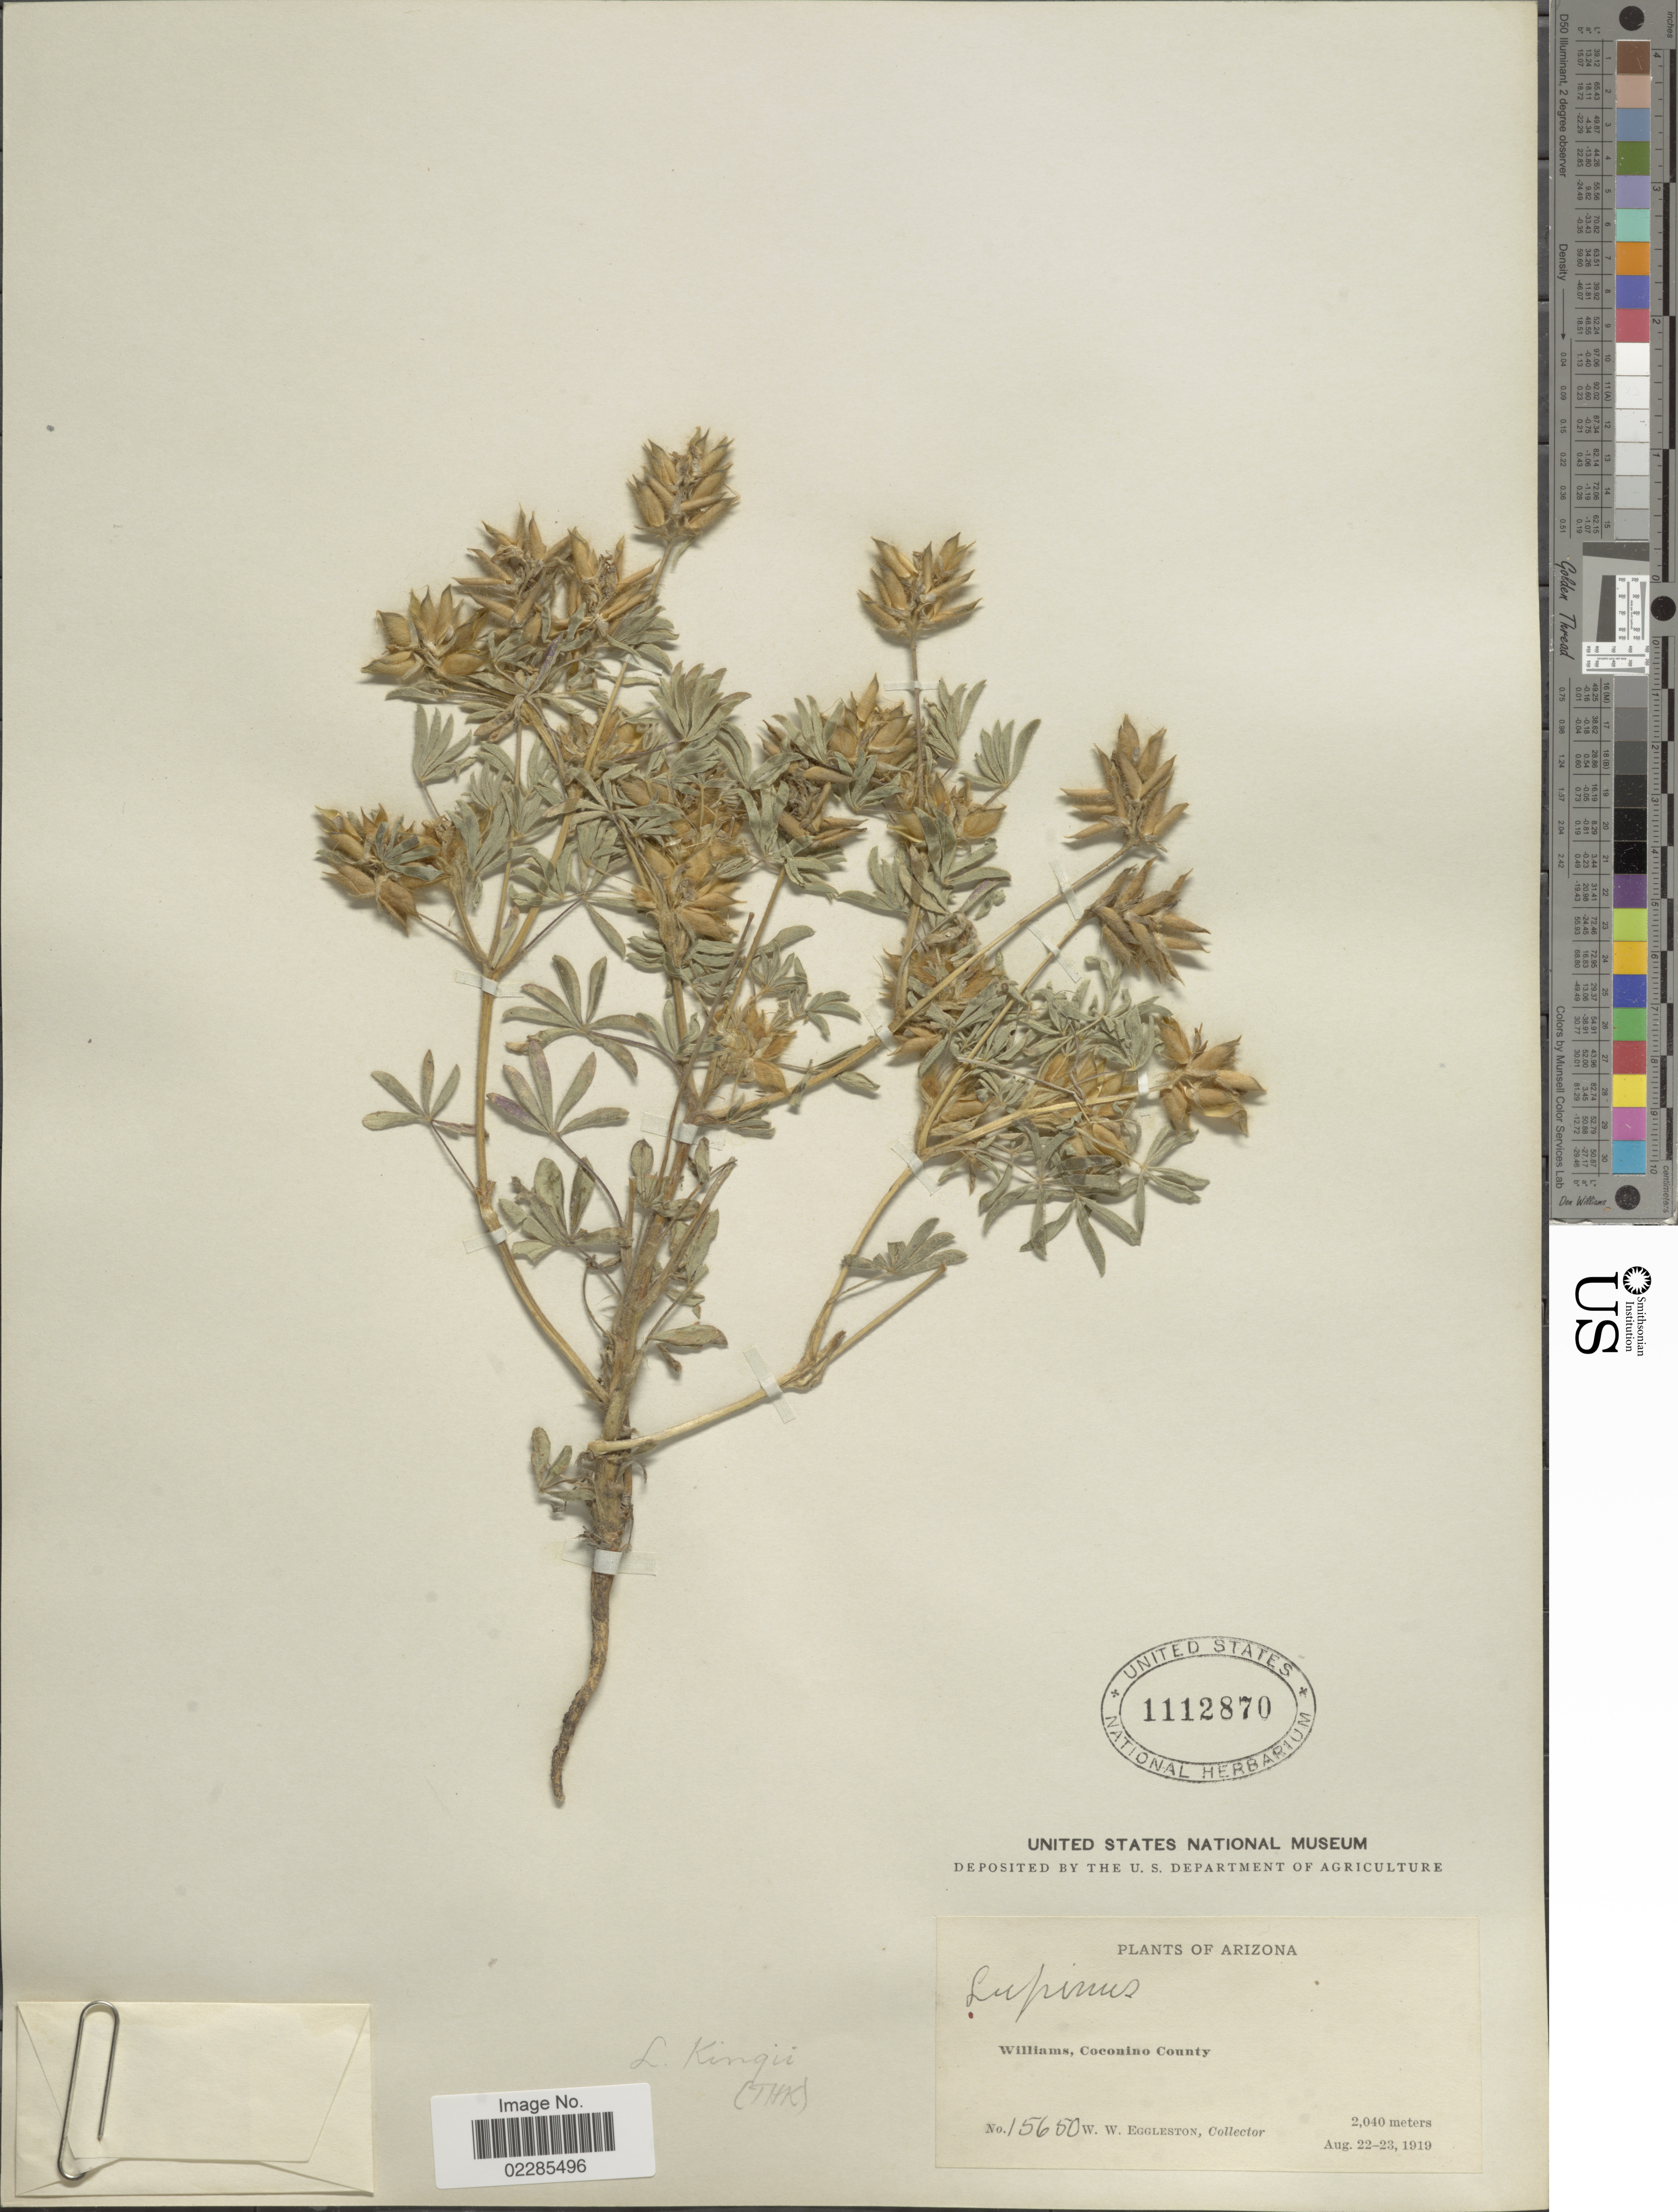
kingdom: Plantae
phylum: Tracheophyta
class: Magnoliopsida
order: Fabales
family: Fabaceae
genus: Lupinus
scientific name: Lupinus kingii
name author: S. Watson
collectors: W. W. Eggleston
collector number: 15650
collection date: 1919-08-22/1919-08-23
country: United States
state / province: Arizona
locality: Williams, Coconino County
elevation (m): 2040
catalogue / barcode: US 1112870